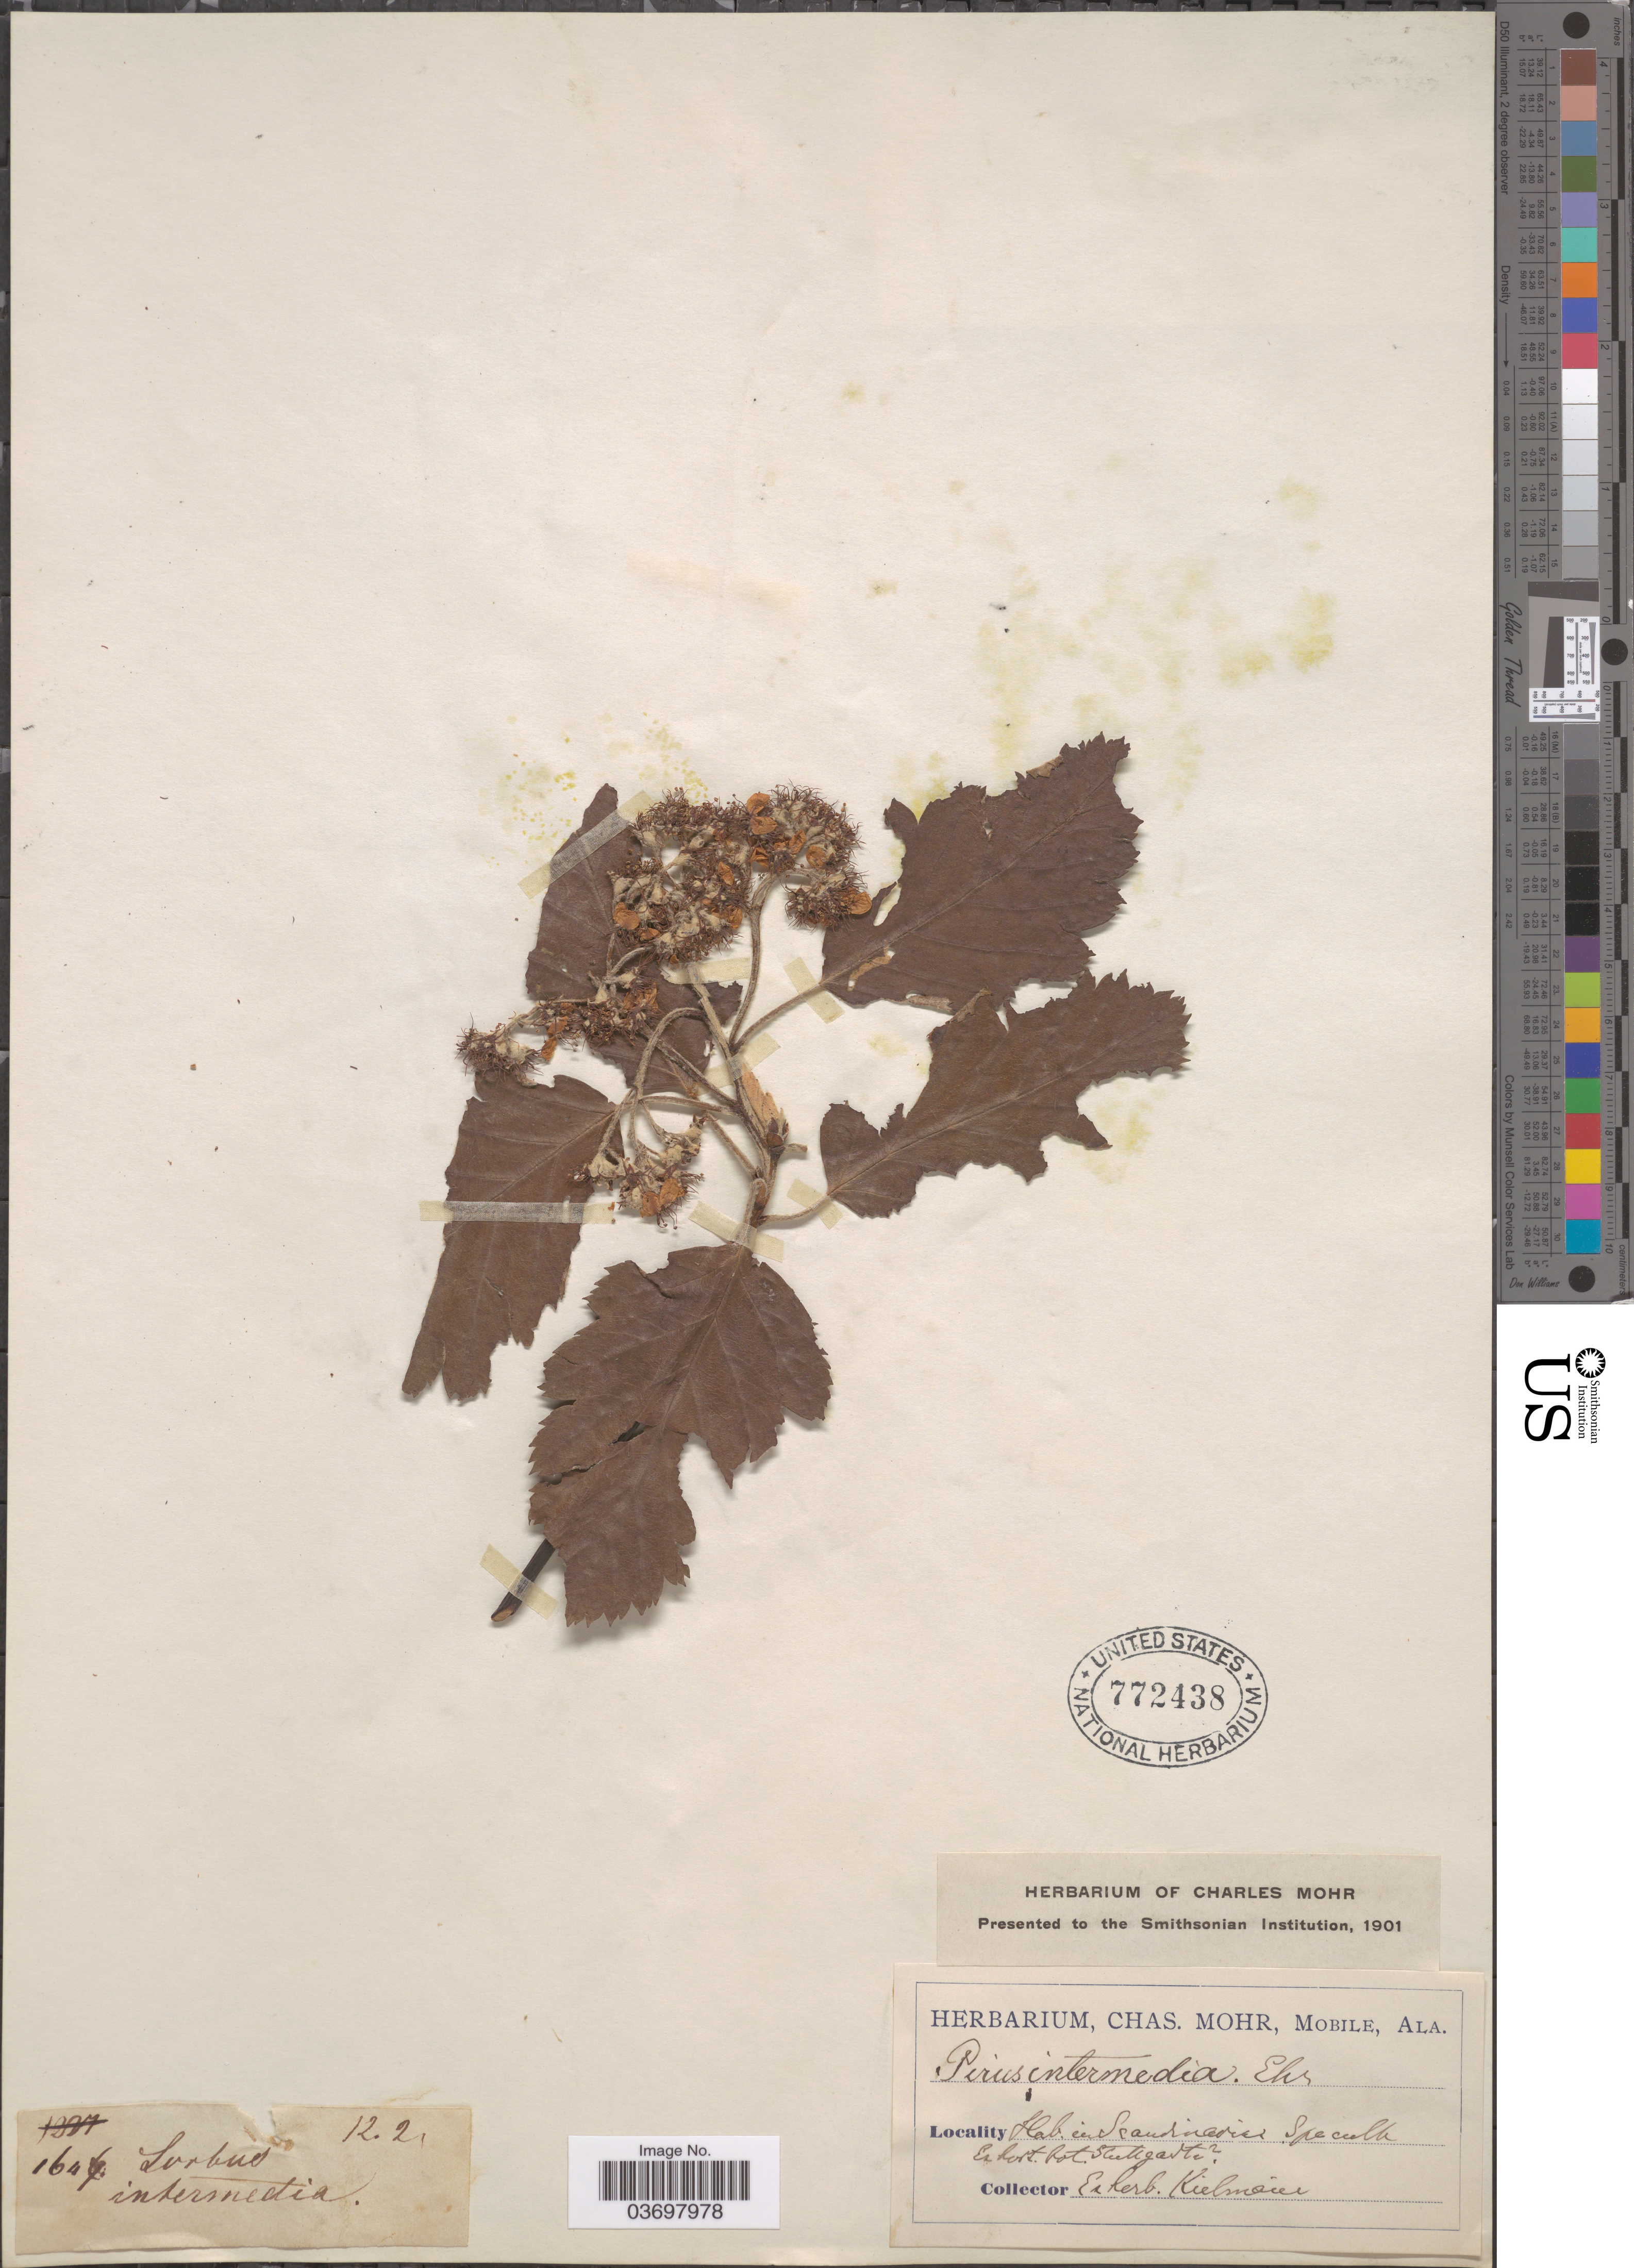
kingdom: Plantae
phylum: Tracheophyta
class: Magnoliopsida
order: Rosales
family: Rosaceae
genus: Sorbus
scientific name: Sorbus intermedia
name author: (Schult.) Beck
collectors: Ex Herb. Kielmaier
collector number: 1646*?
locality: Hab. in Scandinavia.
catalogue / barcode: US 772438